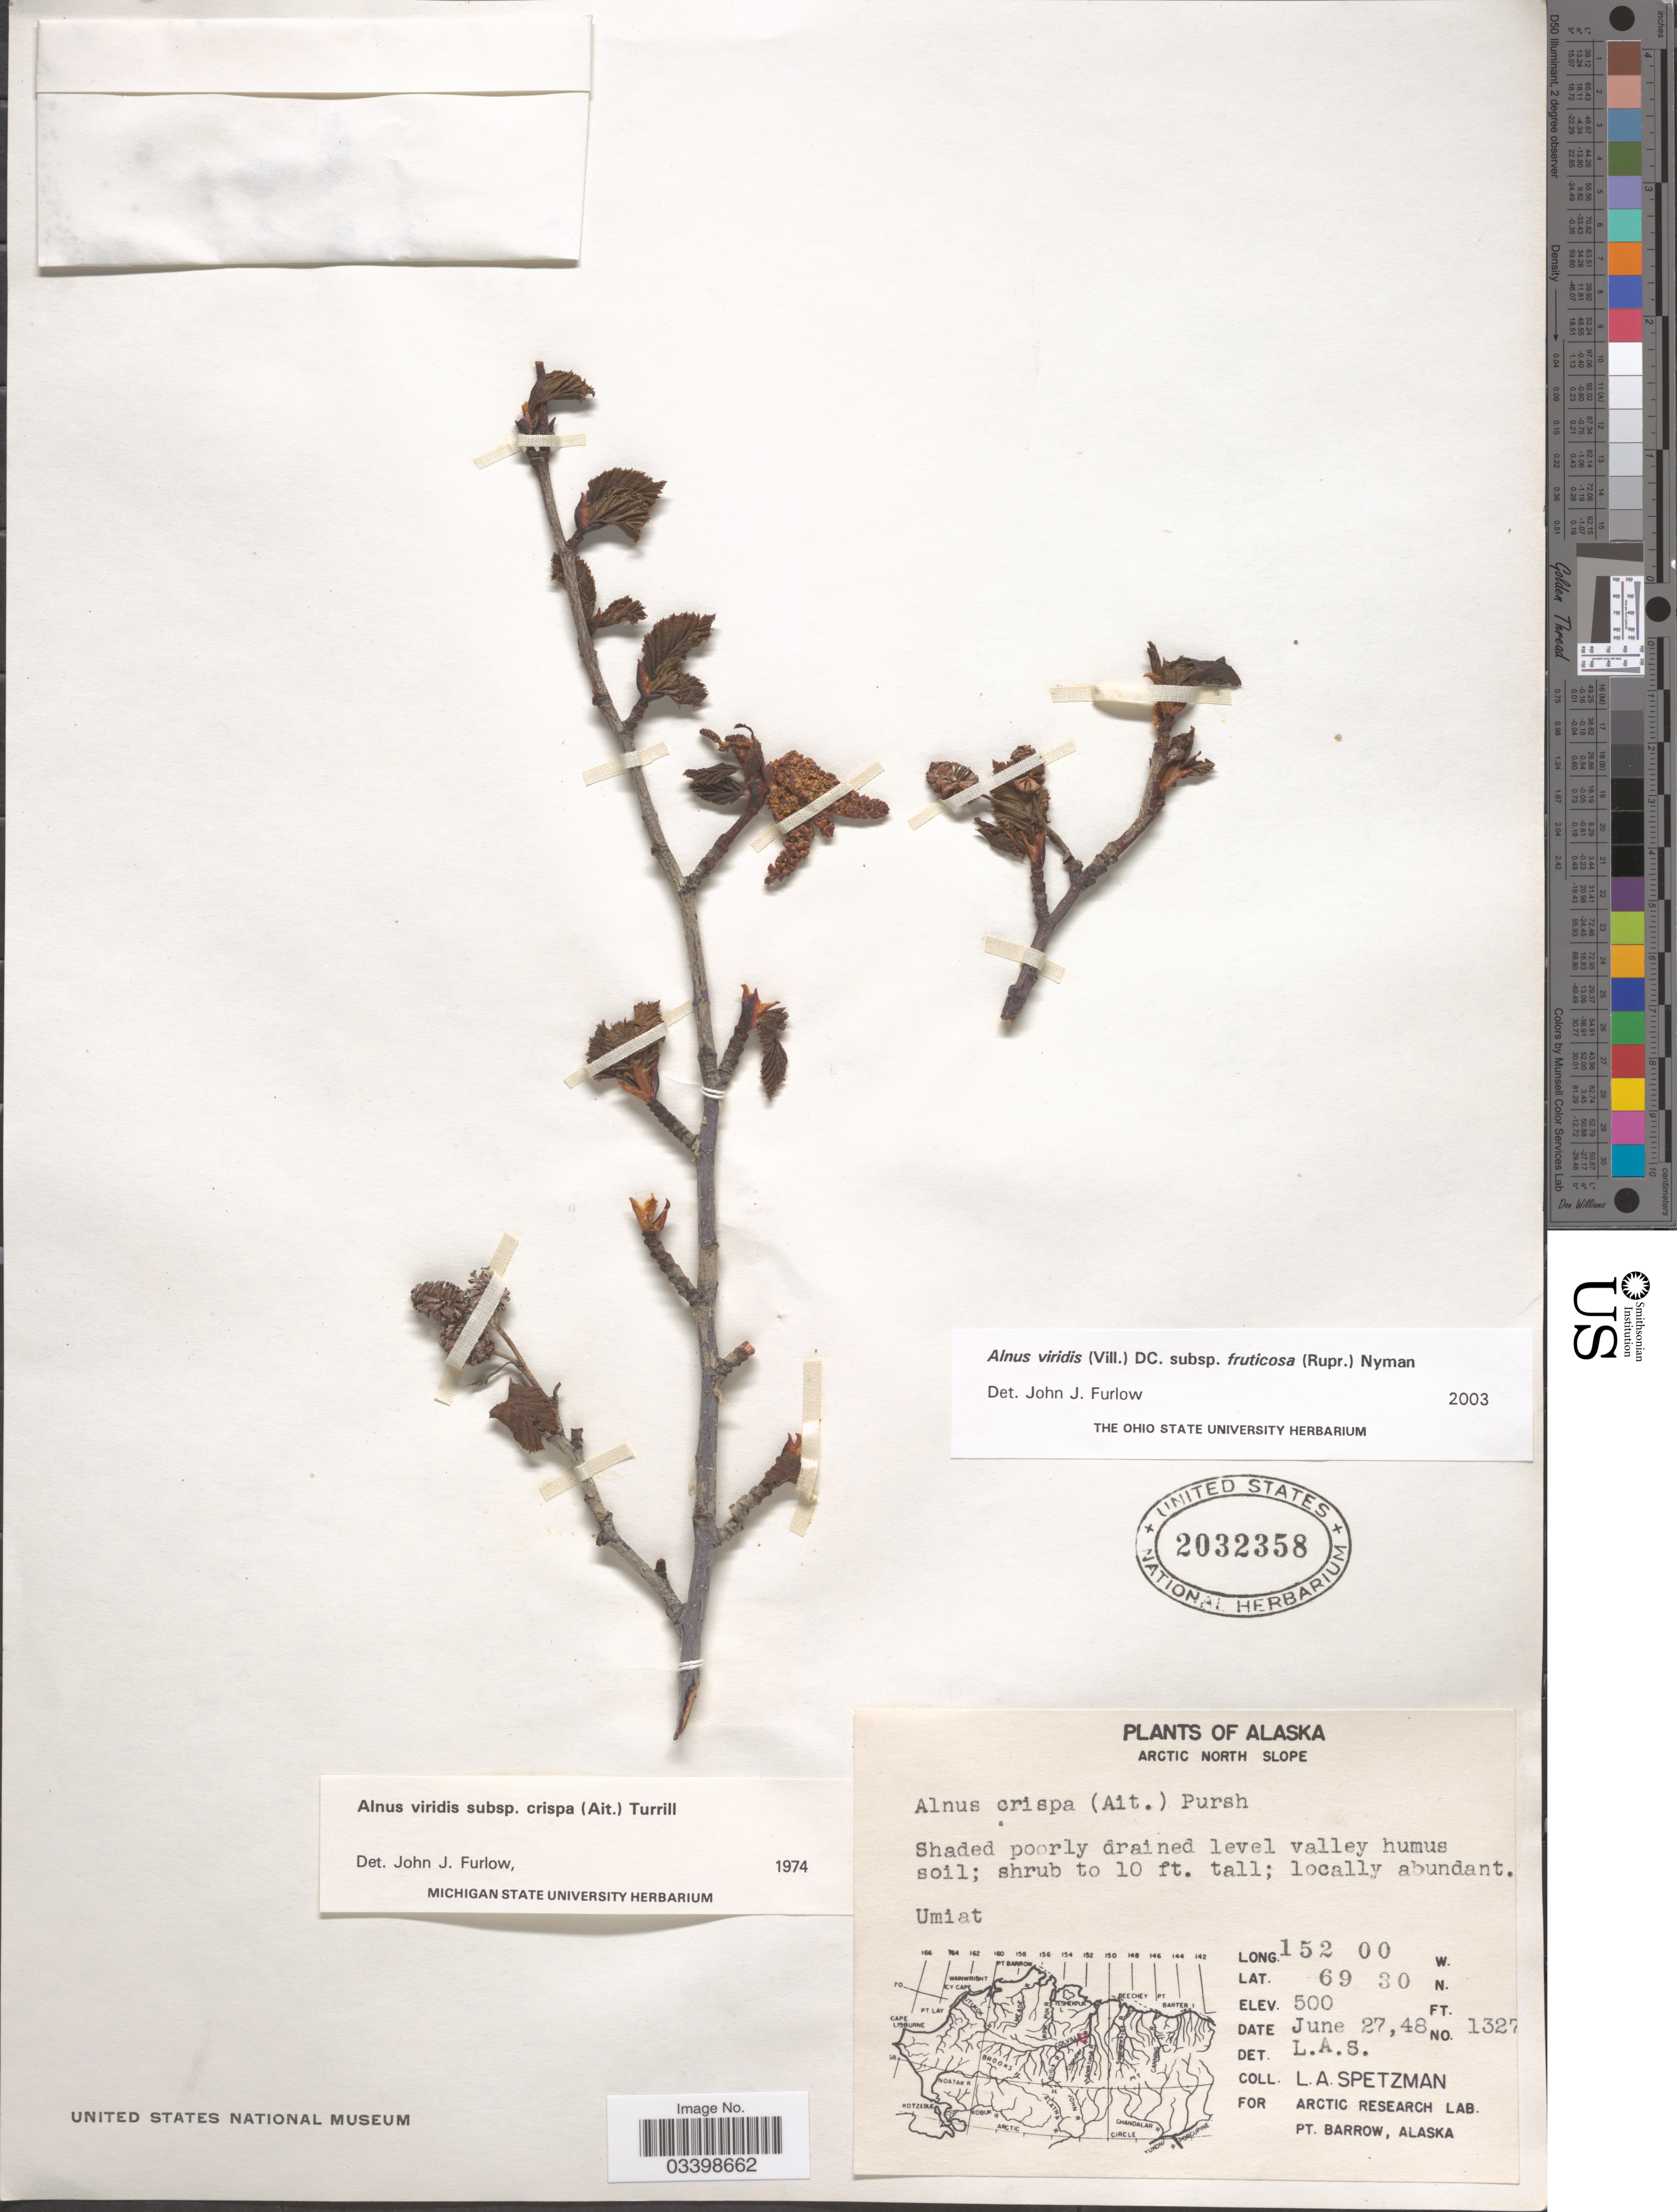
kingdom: Plantae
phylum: Tracheophyta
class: Magnoliopsida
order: Fagales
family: Betulaceae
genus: Alnus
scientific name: Alnus viridis subsp. fruticosa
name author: (Rupr.) Nyman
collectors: L. Spetzman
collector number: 1327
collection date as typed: Transcribed d/m/y: 27/6/48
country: United States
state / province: Alaska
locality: Arctic North Slope, Umiat.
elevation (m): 152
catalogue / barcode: US 2032358